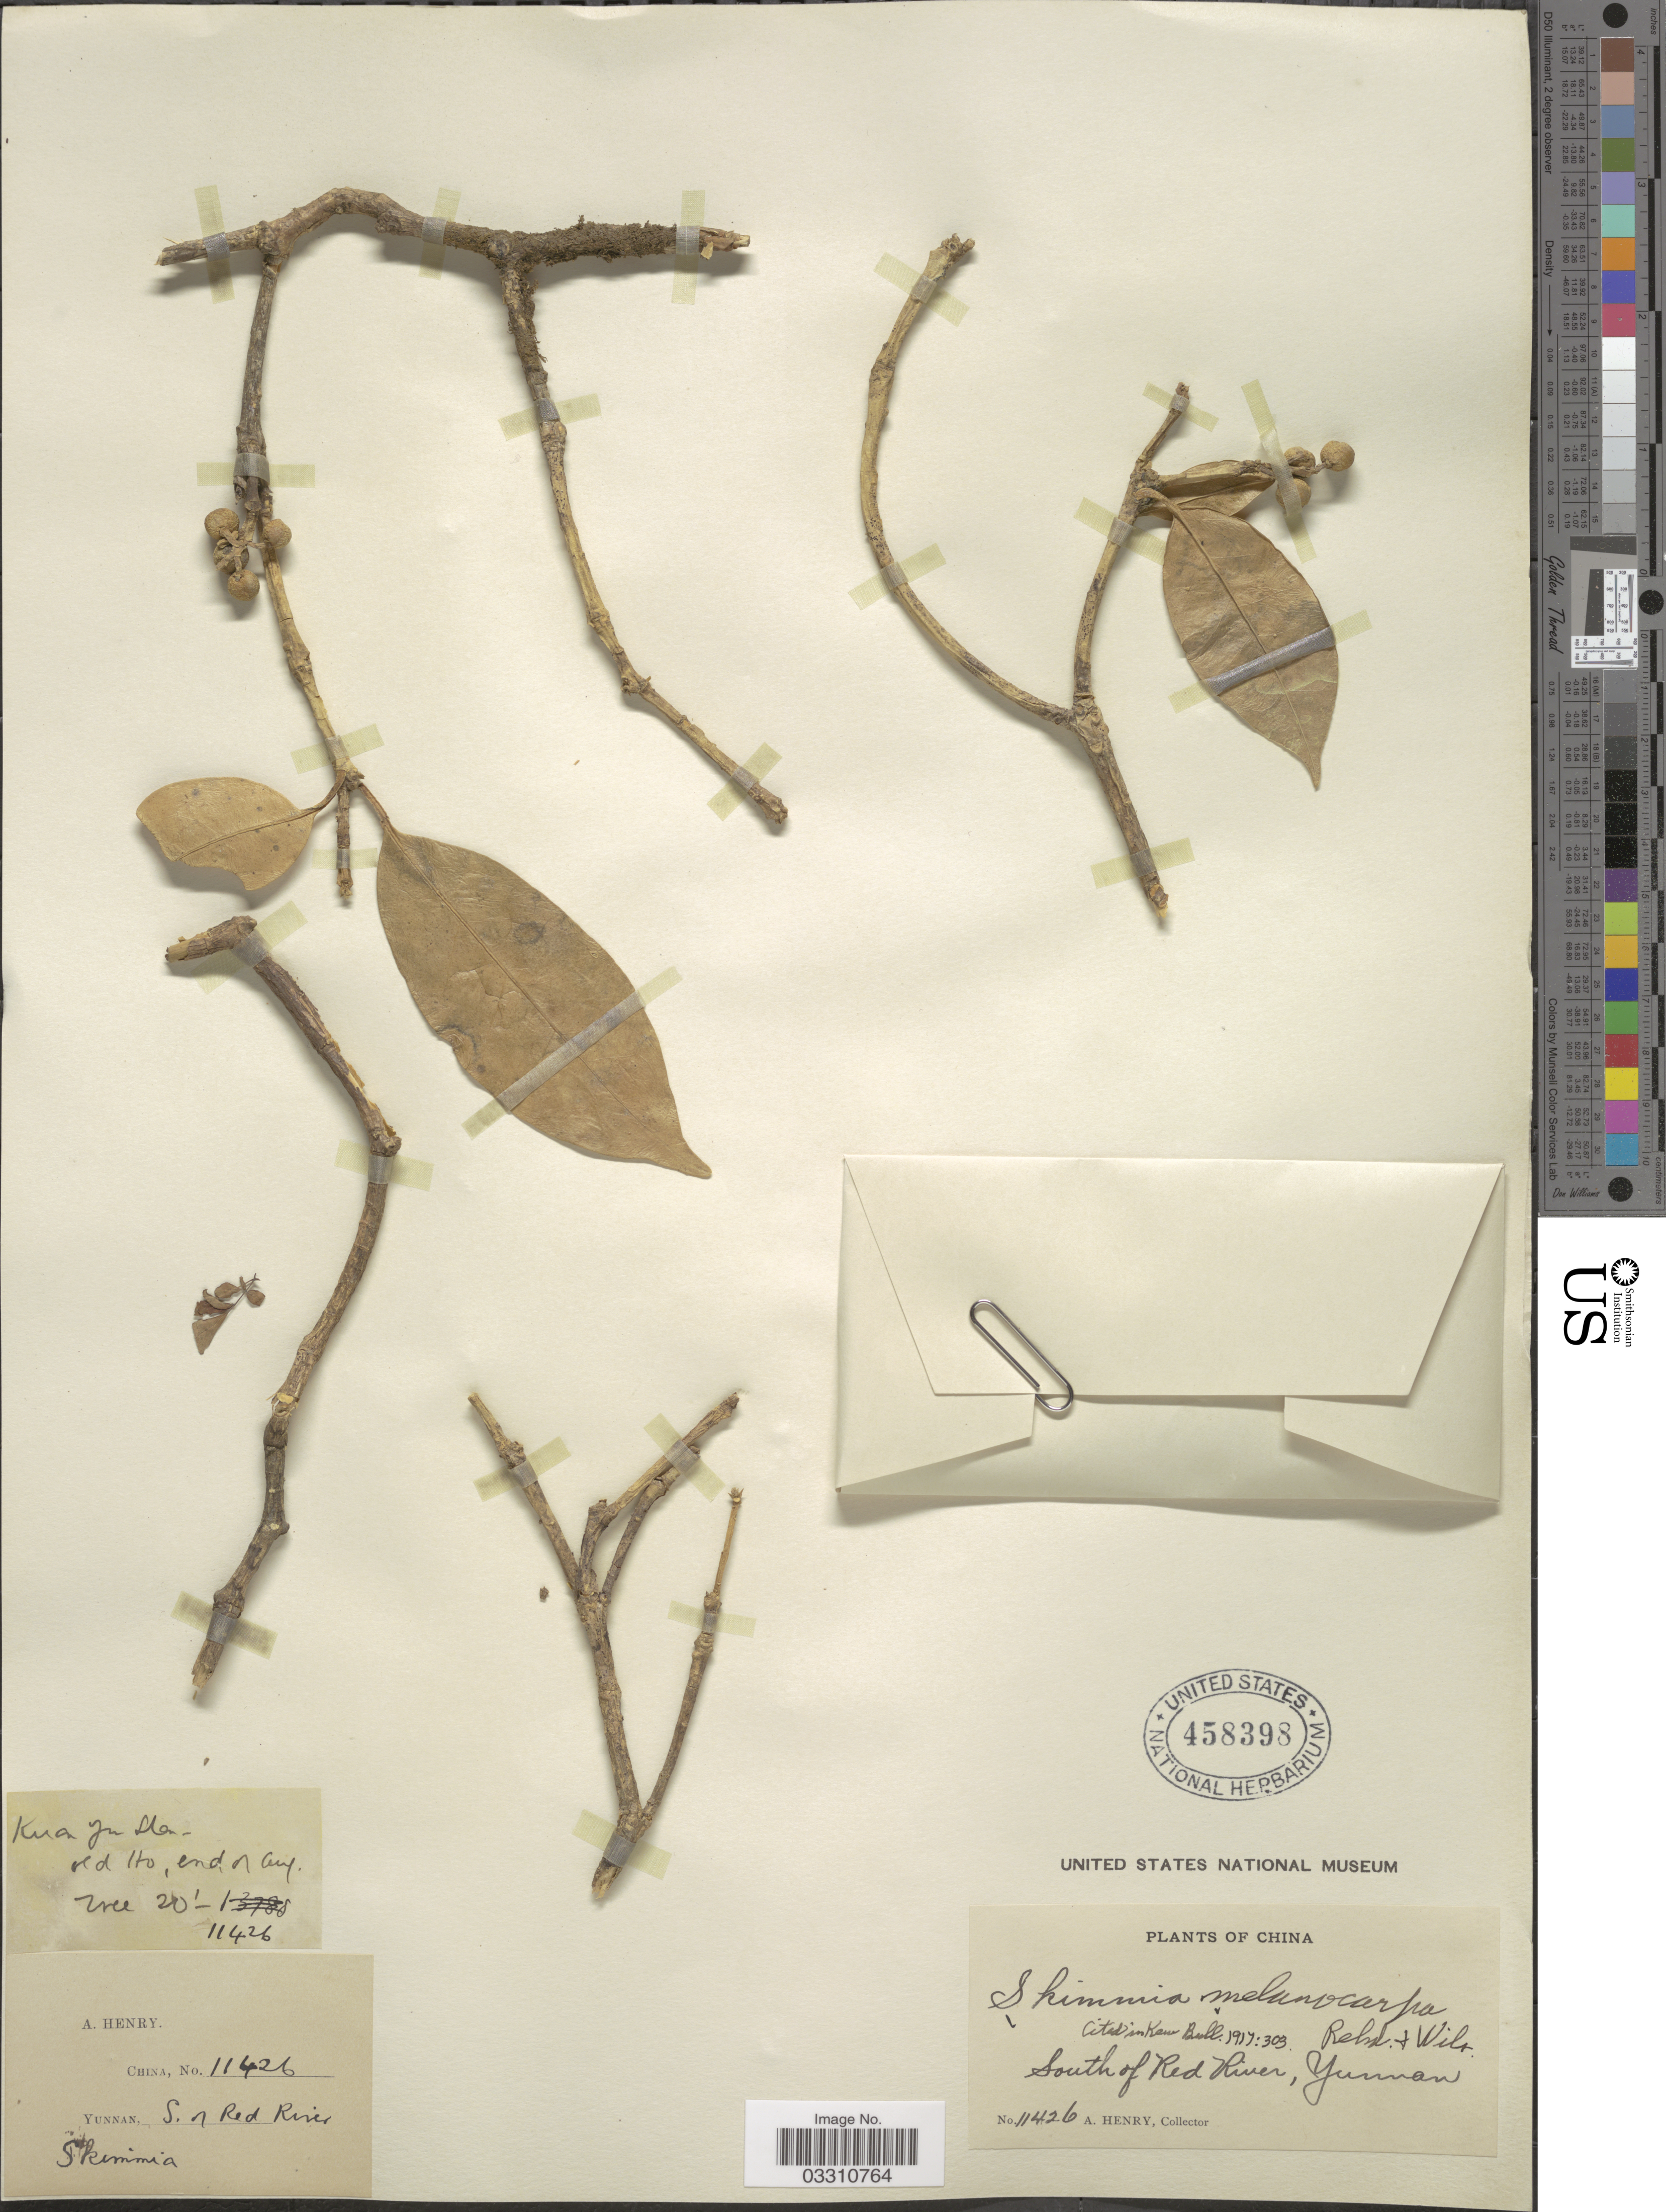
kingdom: Plantae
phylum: Tracheophyta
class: Magnoliopsida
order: Sapindales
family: Rutaceae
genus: Skimmia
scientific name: Skimmia melanocarpa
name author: Rehder & E.H. Wilson in Sarg.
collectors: A. Henry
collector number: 11426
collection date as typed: end of Aug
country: China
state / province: Yunnan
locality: South of Red River, Kuan Yu Shen. old Ho.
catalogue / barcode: US 458398